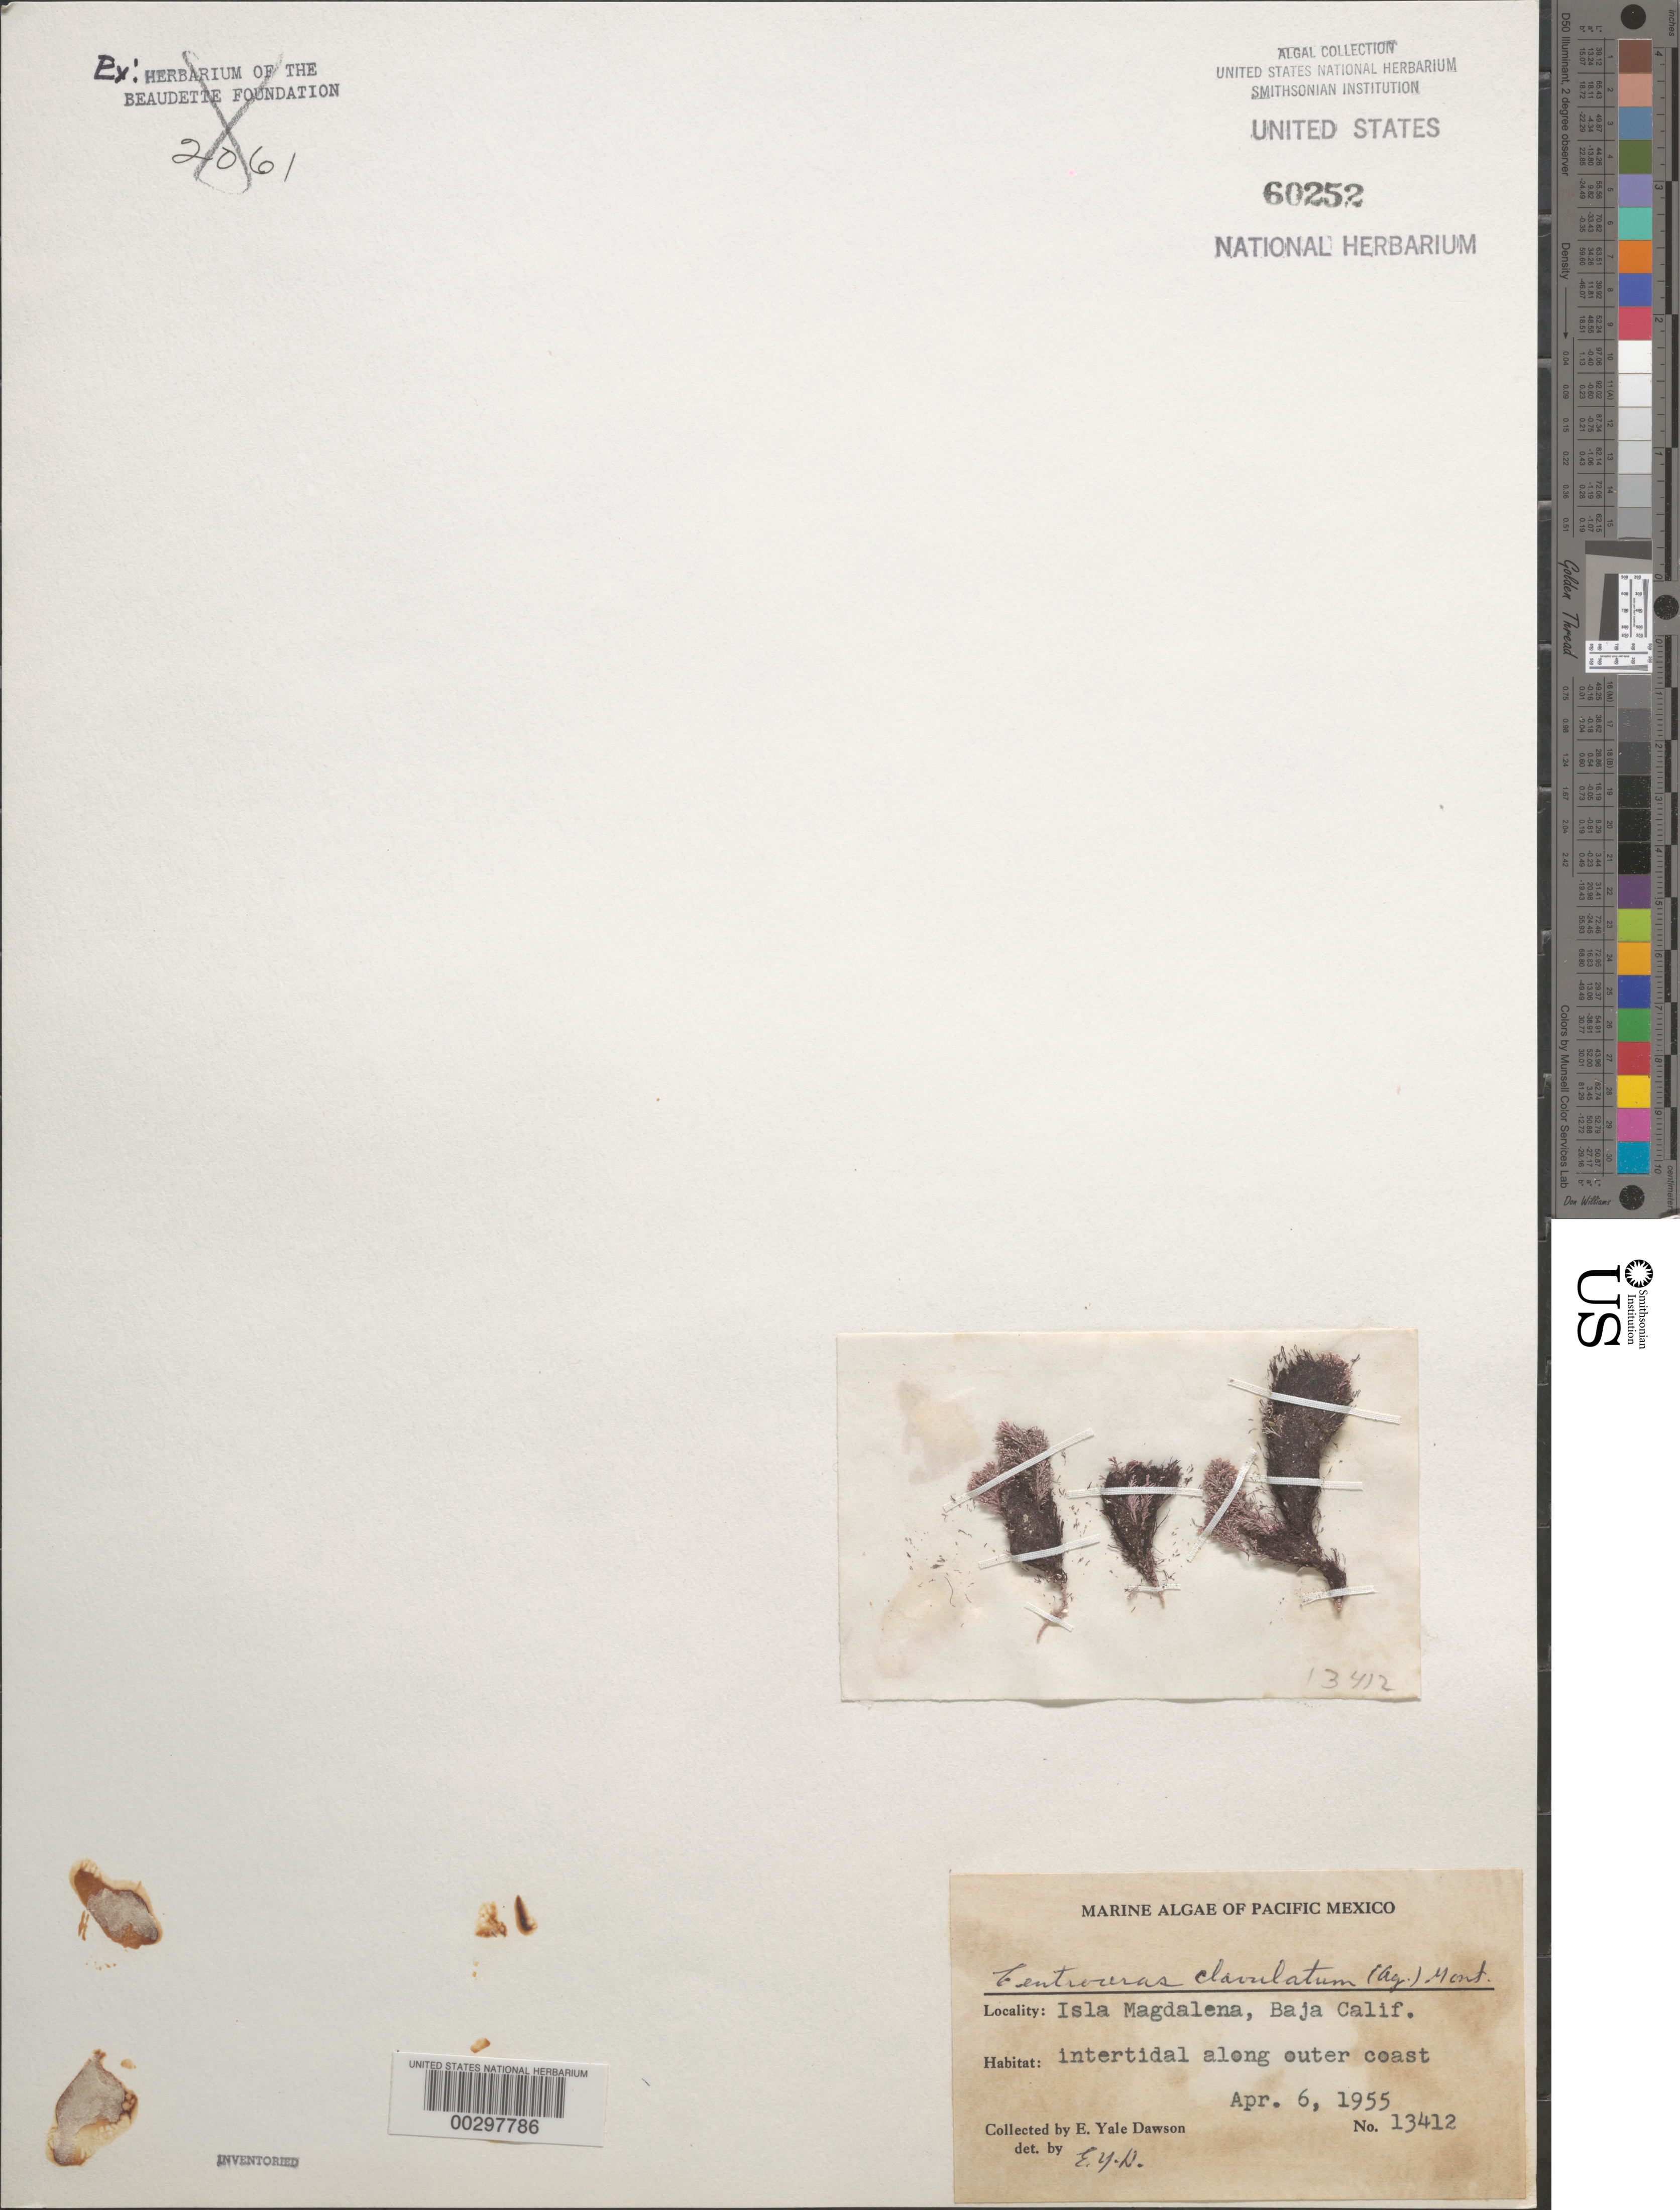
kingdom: Plantae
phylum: Rhodophyta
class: Florideophyceae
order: Ceramiales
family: Ceramiaceae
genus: Centroceras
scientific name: Centroceras clavulatum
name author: (C. Agardh) Mont.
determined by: Dawson, E. Y.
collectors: E. Y. Dawson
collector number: EYD 13412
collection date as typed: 06 Apr 1955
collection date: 1955-04-06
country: Mexico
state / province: Baja California Sur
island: Isla Magdalena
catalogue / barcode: US 60252